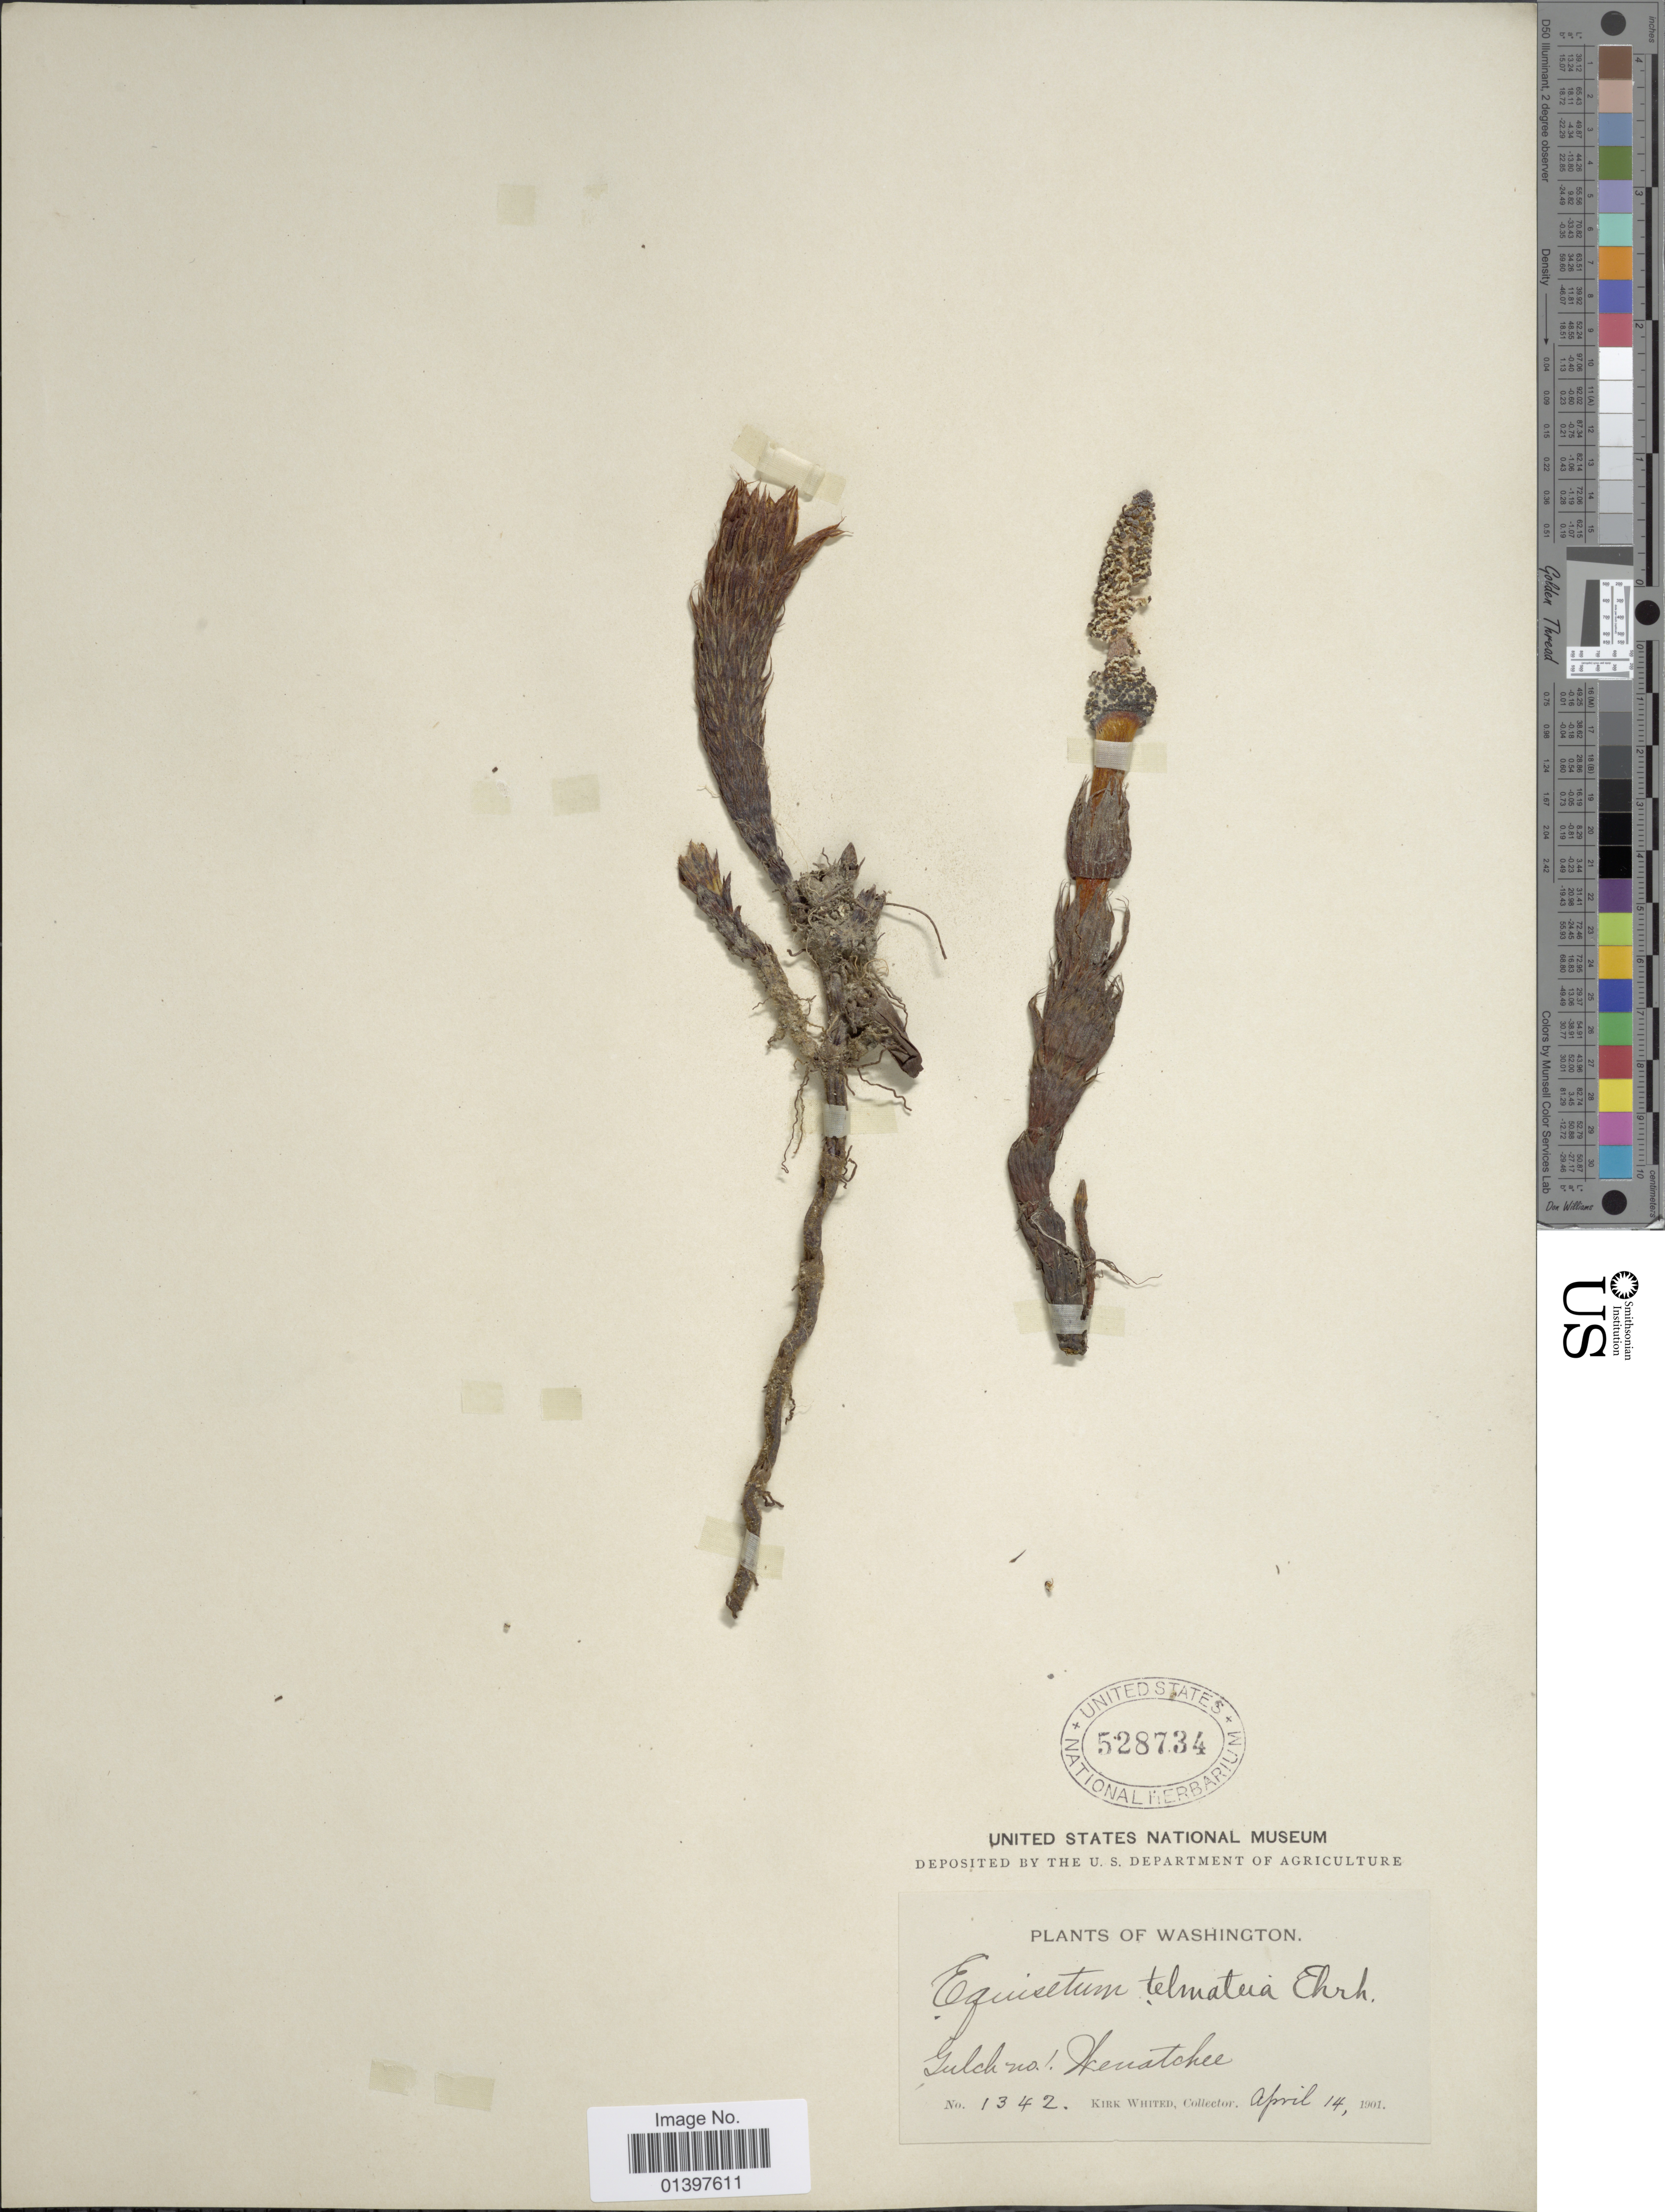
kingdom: Plantae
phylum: Tracheophyta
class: Polypodiopsida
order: Equisetales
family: Equisetaceae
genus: Equisetum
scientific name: Equisetum telmateia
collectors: K. Whited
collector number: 1342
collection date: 1901-04-14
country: United States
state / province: Washington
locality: Gulch No.1 Henatchee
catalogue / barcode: US 528734